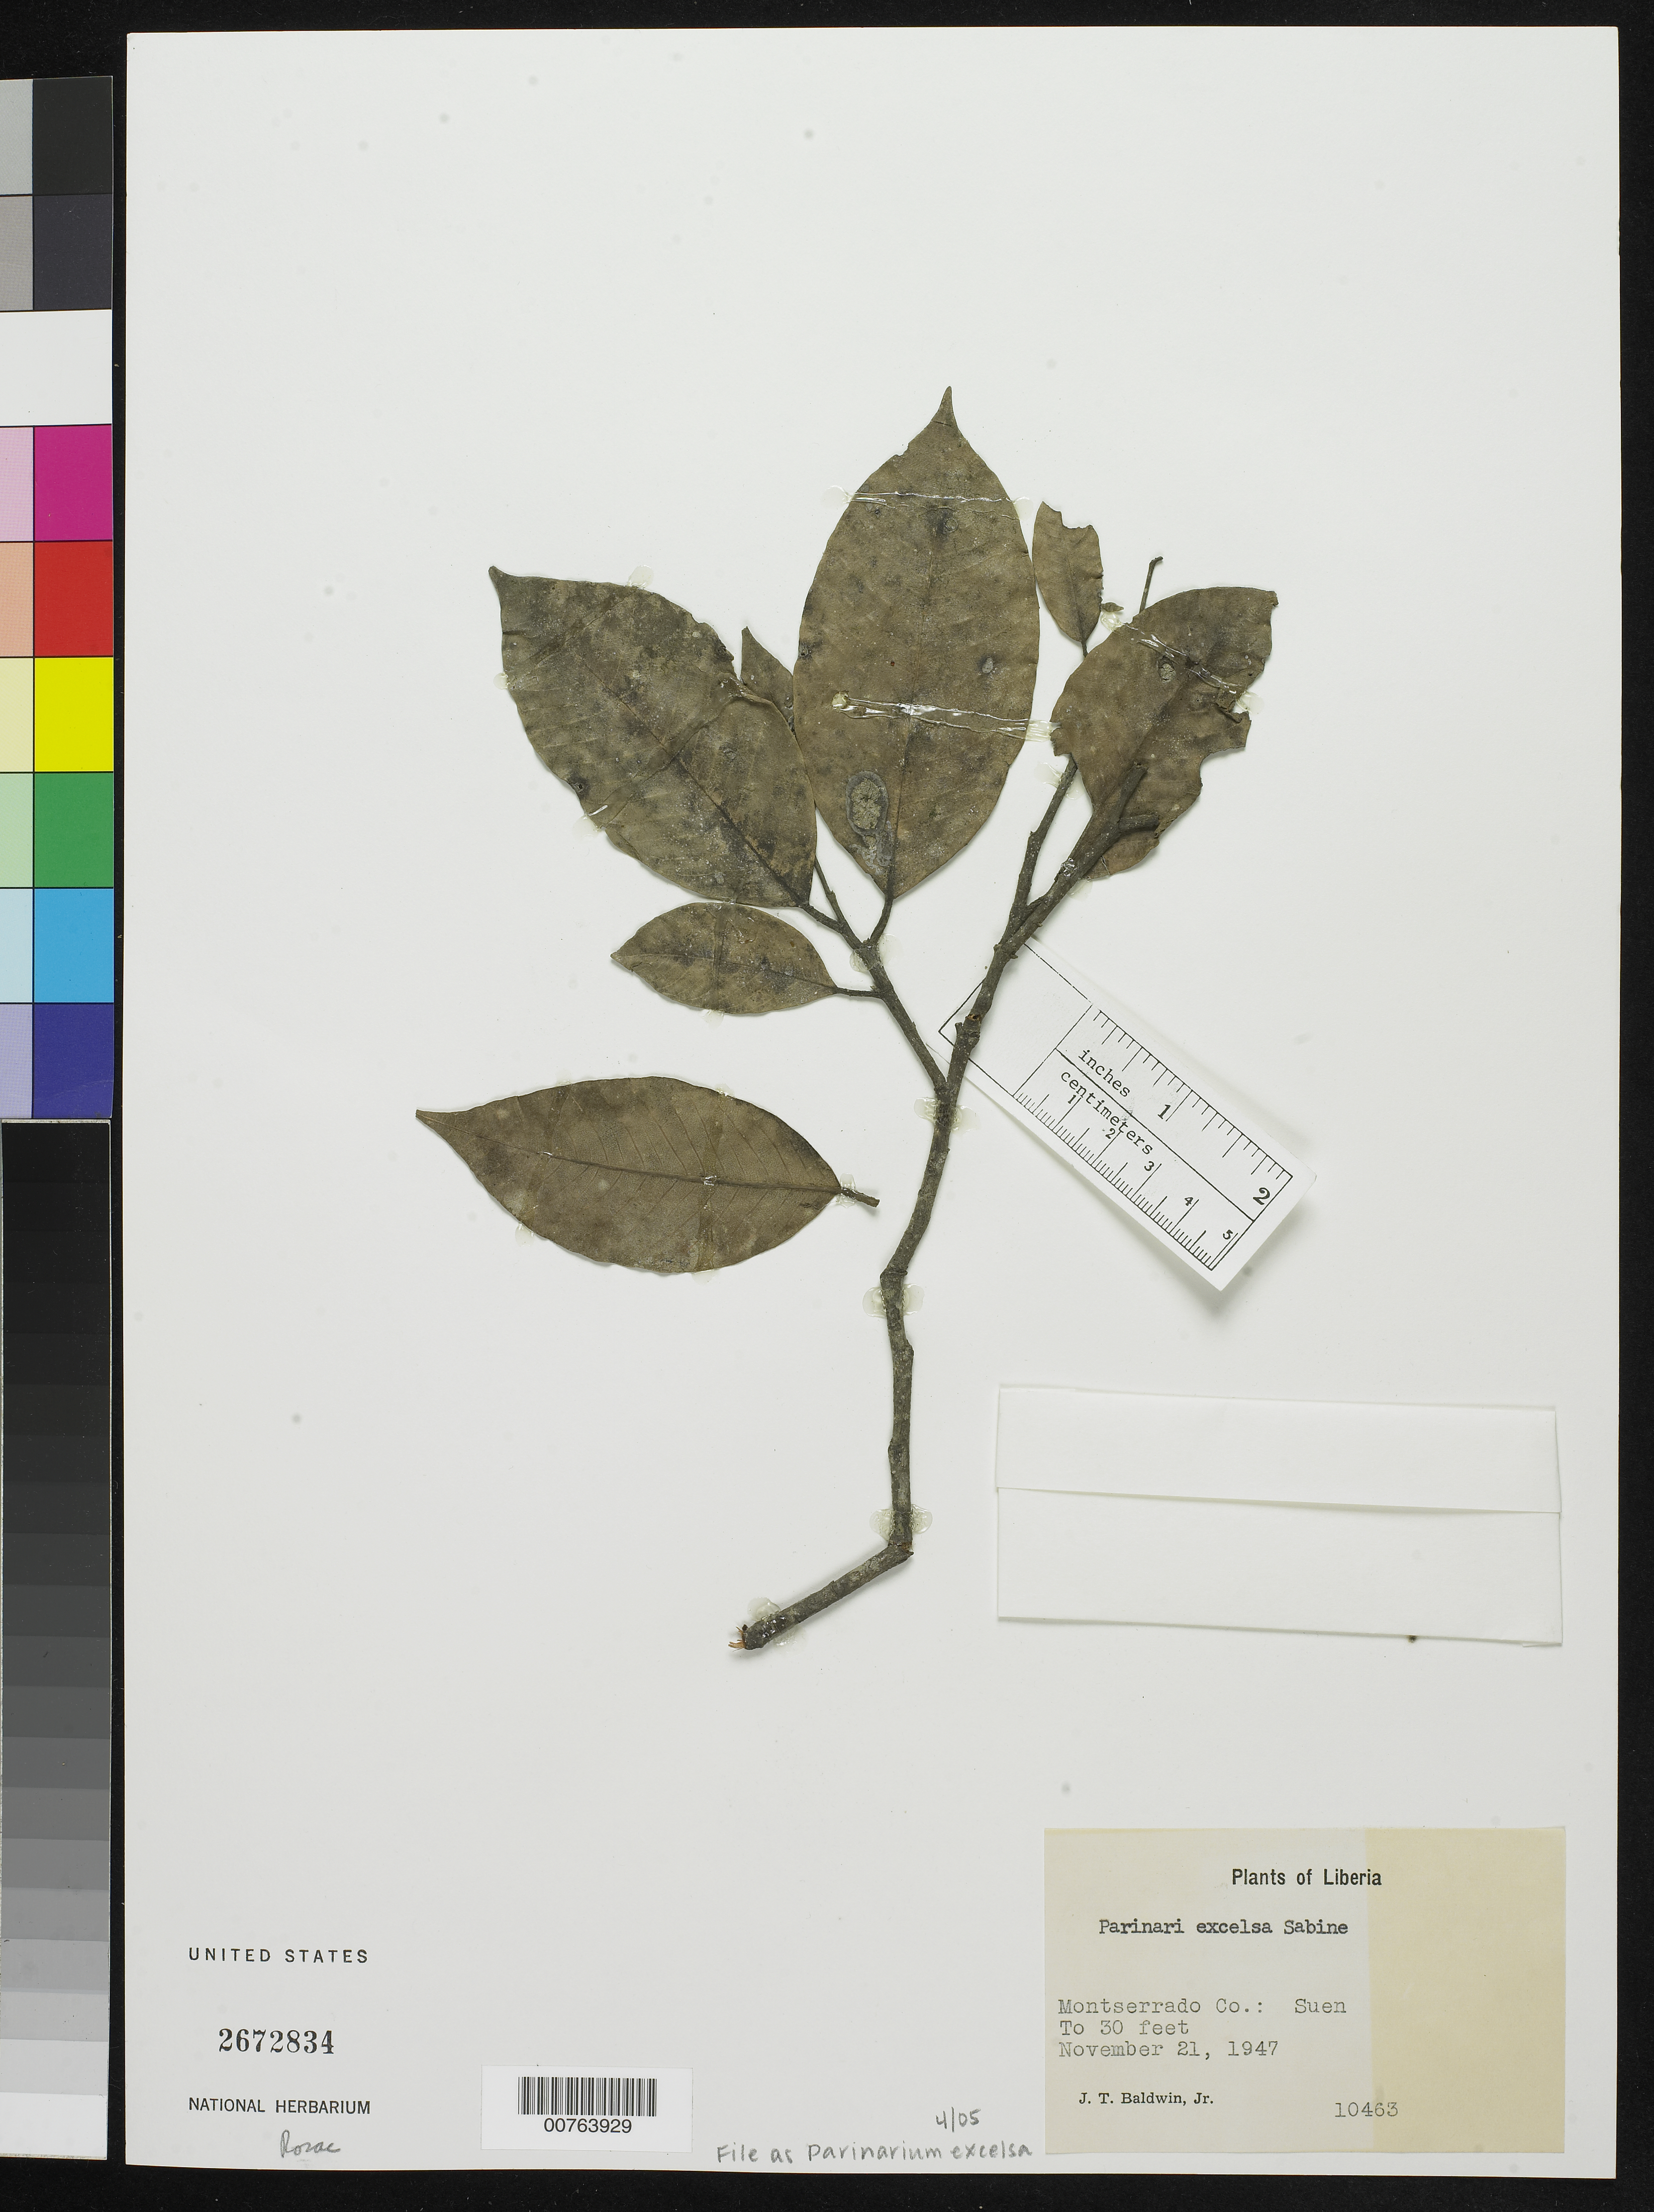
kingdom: Plantae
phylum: Tracheophyta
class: Magnoliopsida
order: Malpighiales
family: Chrysobalanaceae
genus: Parinari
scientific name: Parinari excelsa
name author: Sabine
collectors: J. T. Baldwin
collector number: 10463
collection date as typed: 21 Nov 1947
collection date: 1947-11-21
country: Liberia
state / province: Montserrado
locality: Suen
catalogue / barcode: US 2672834